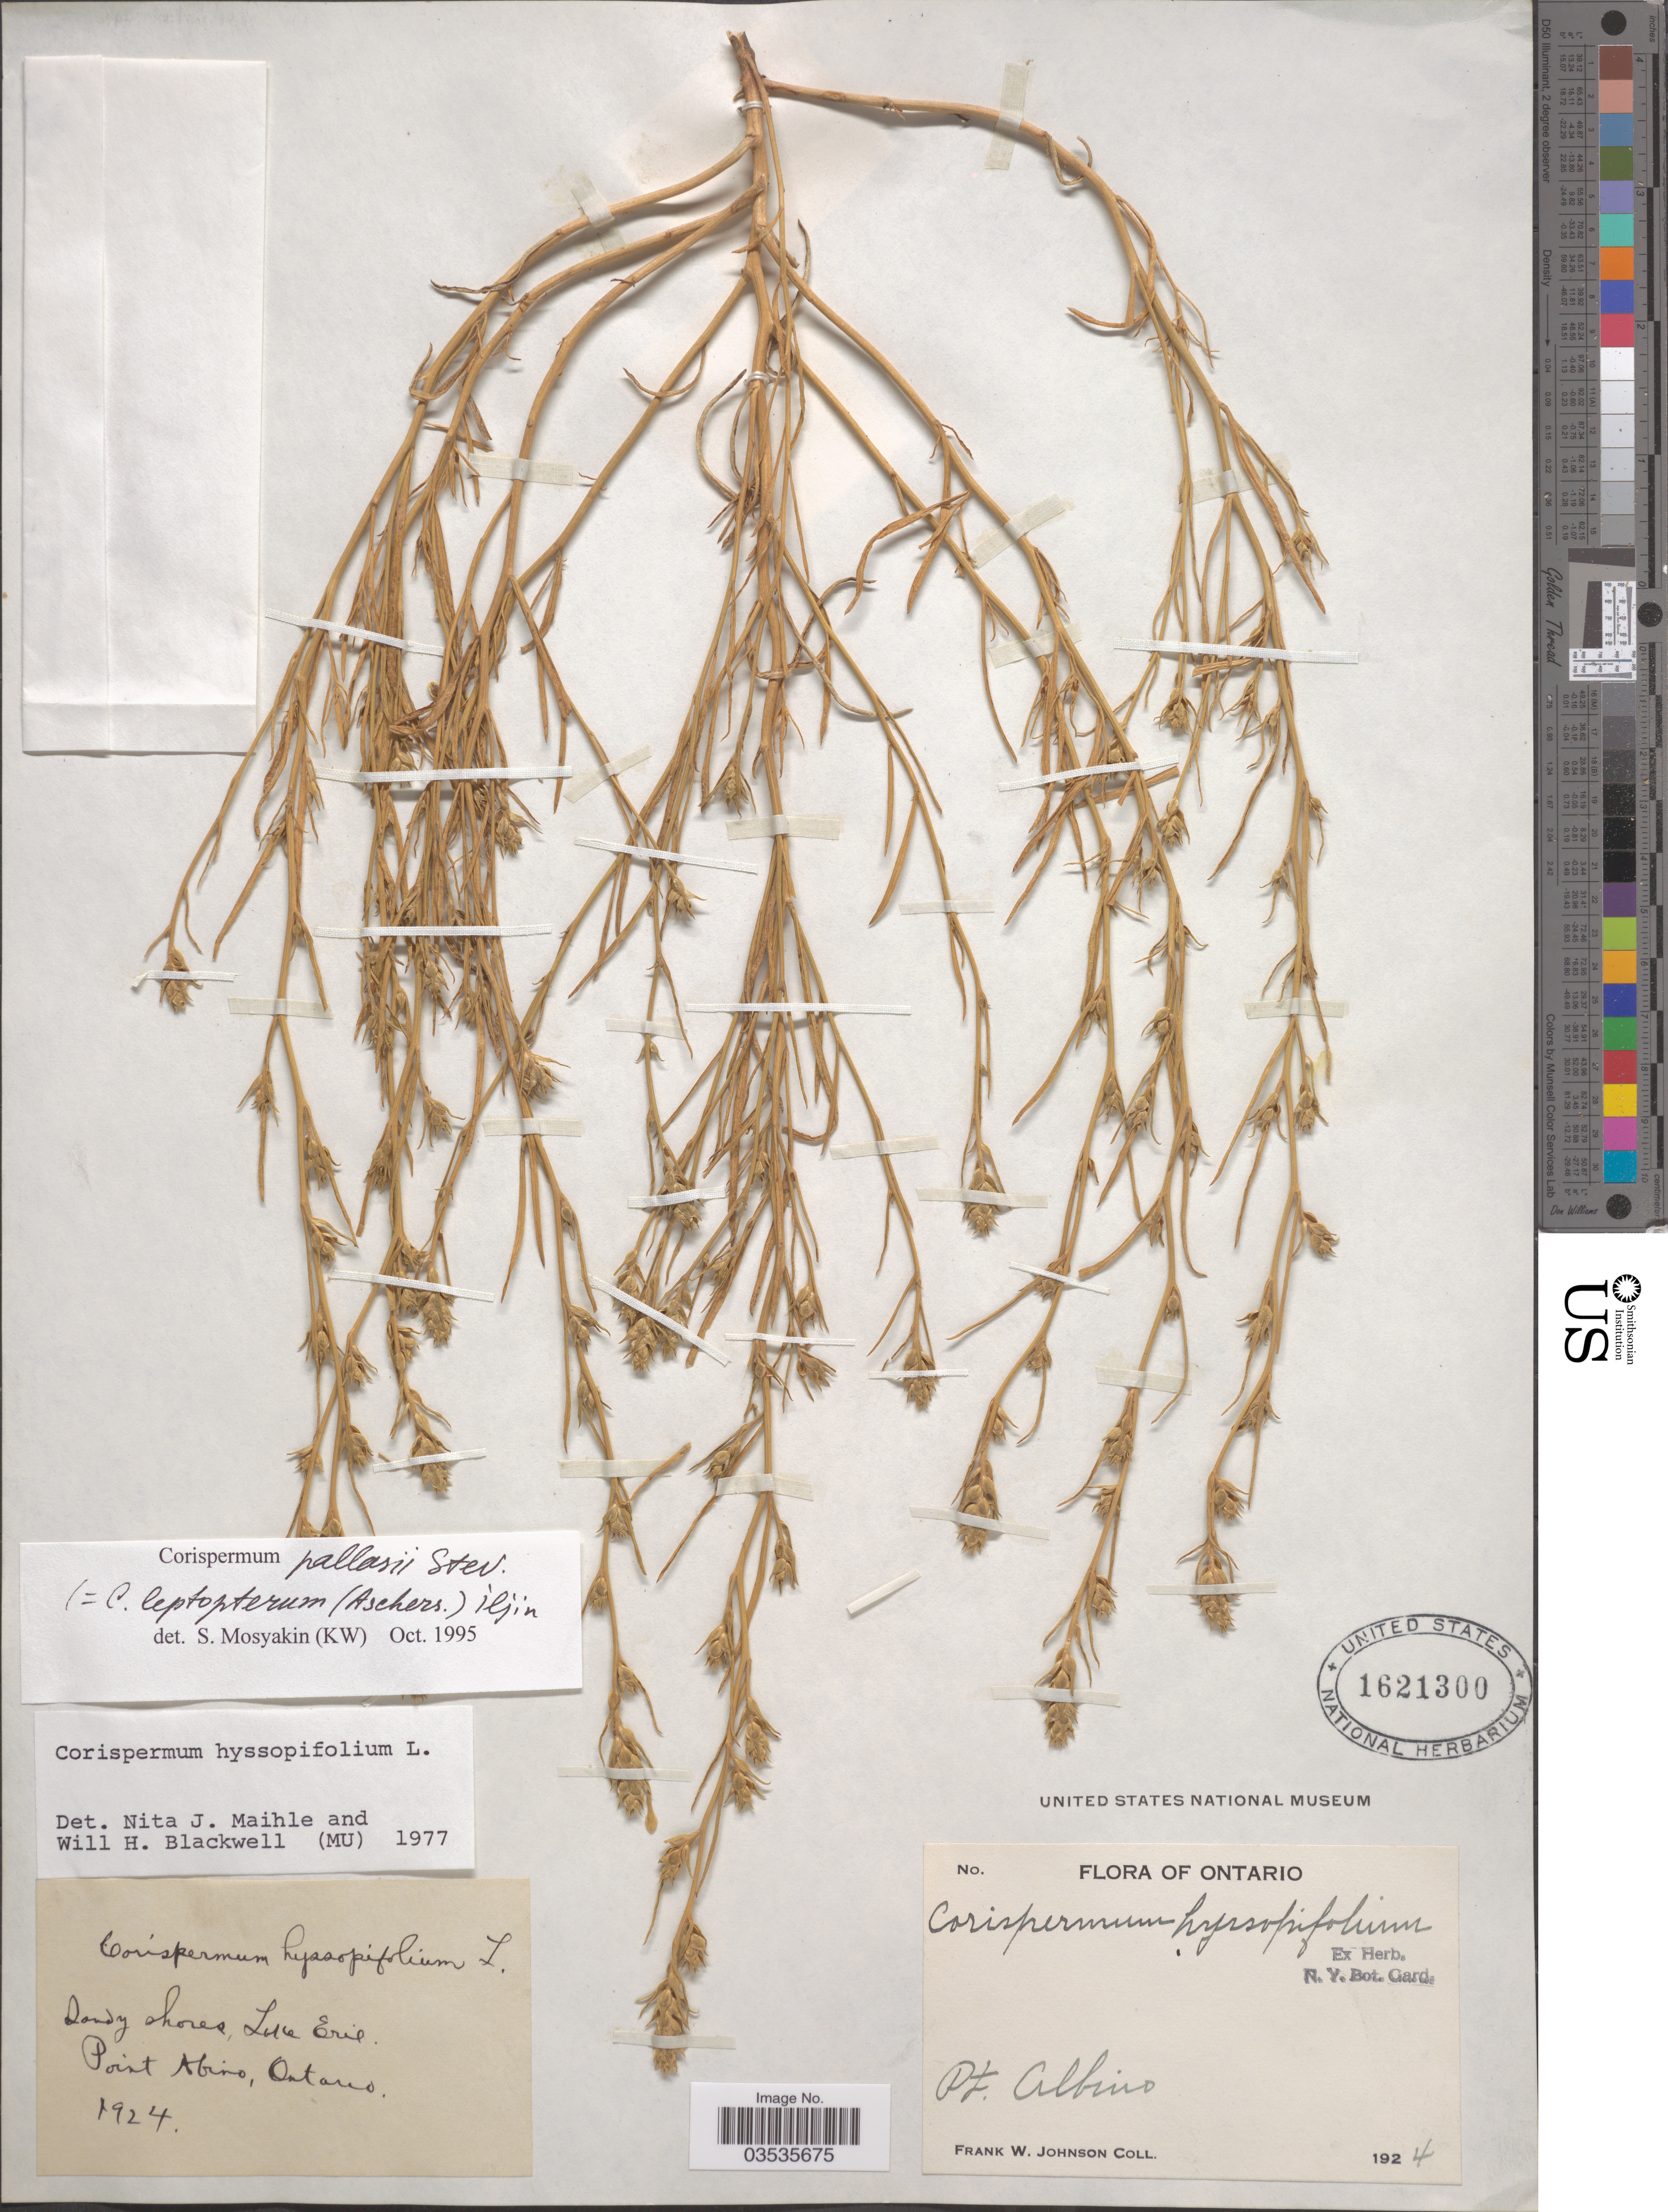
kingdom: Plantae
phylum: Tracheophyta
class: Magnoliopsida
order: Caryophyllales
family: Amaranthaceae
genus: Corispermum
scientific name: Corispermum pallasii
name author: Steven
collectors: F. W. Johnson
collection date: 1924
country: Canada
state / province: Ontario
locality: Lake Erie. Point Albino.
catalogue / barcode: US 1621300